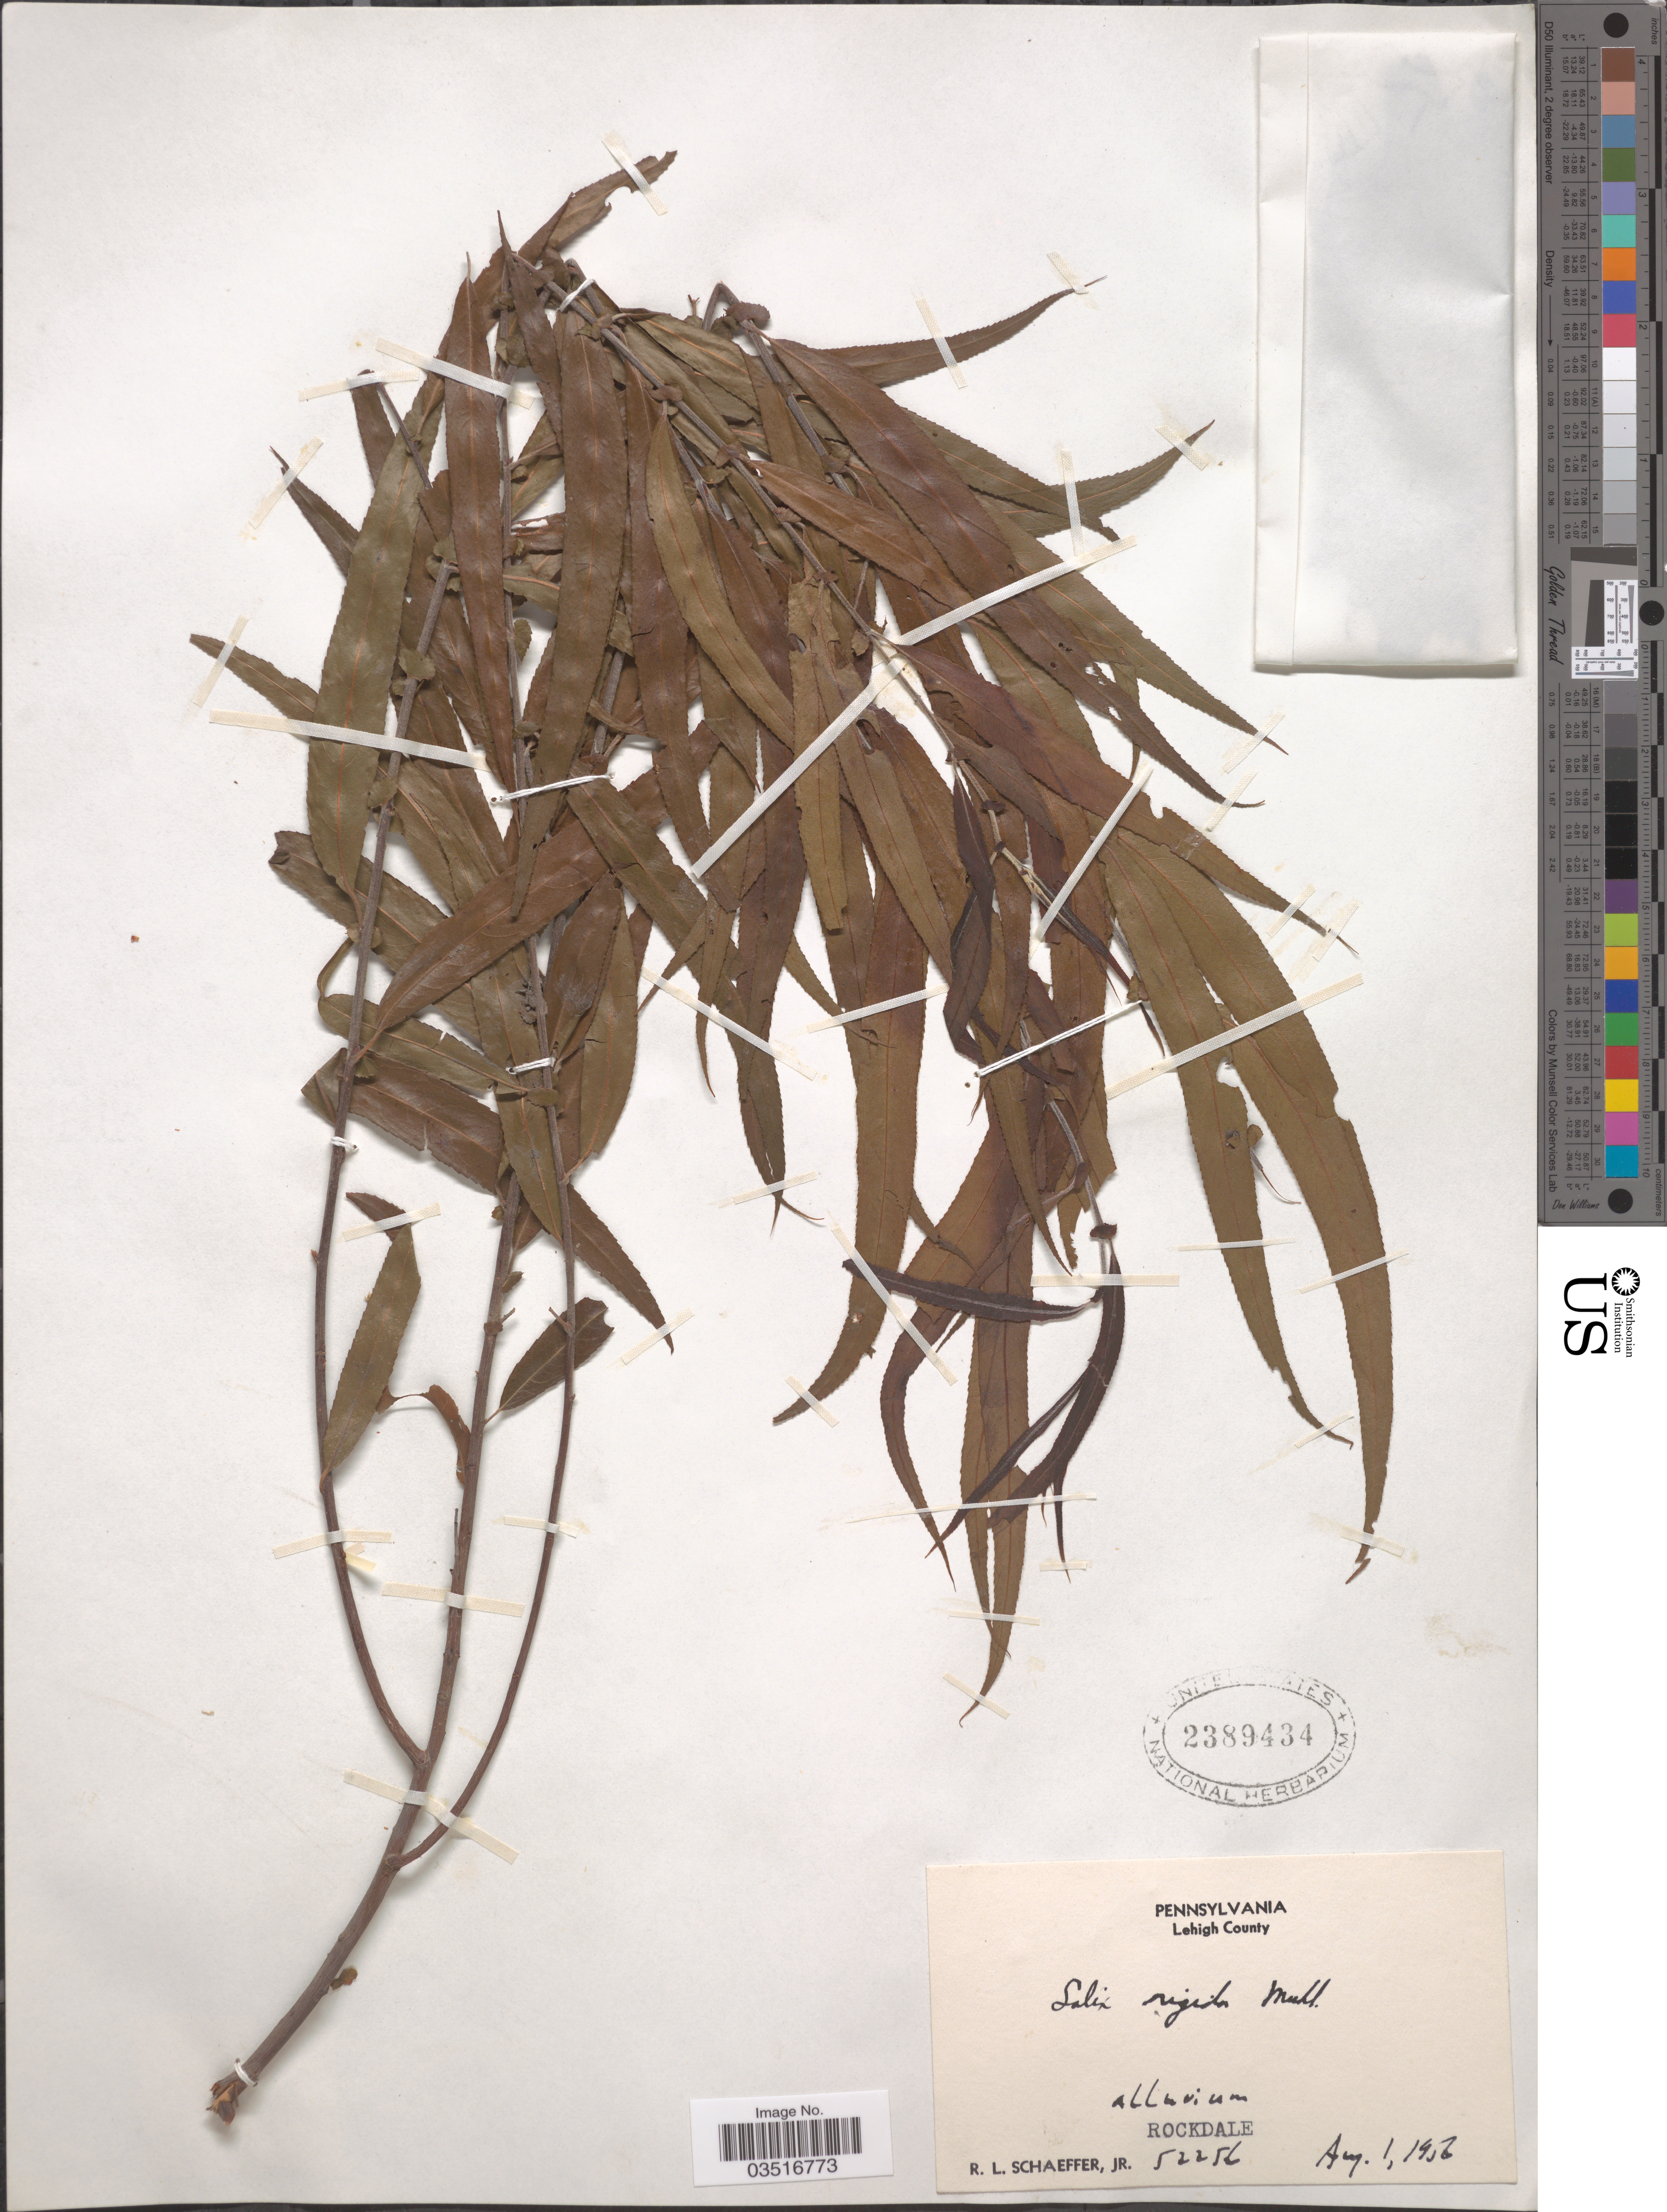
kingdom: Plantae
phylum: Tracheophyta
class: Magnoliopsida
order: Malpighiales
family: Salicaceae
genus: Salix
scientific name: Salix rigida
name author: Muhl.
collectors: R. L. Schaeffer Jr.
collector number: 52256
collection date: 1956-08-01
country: United States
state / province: Pennsylvania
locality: Lehigh County. Rockdale.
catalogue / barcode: US 2389434